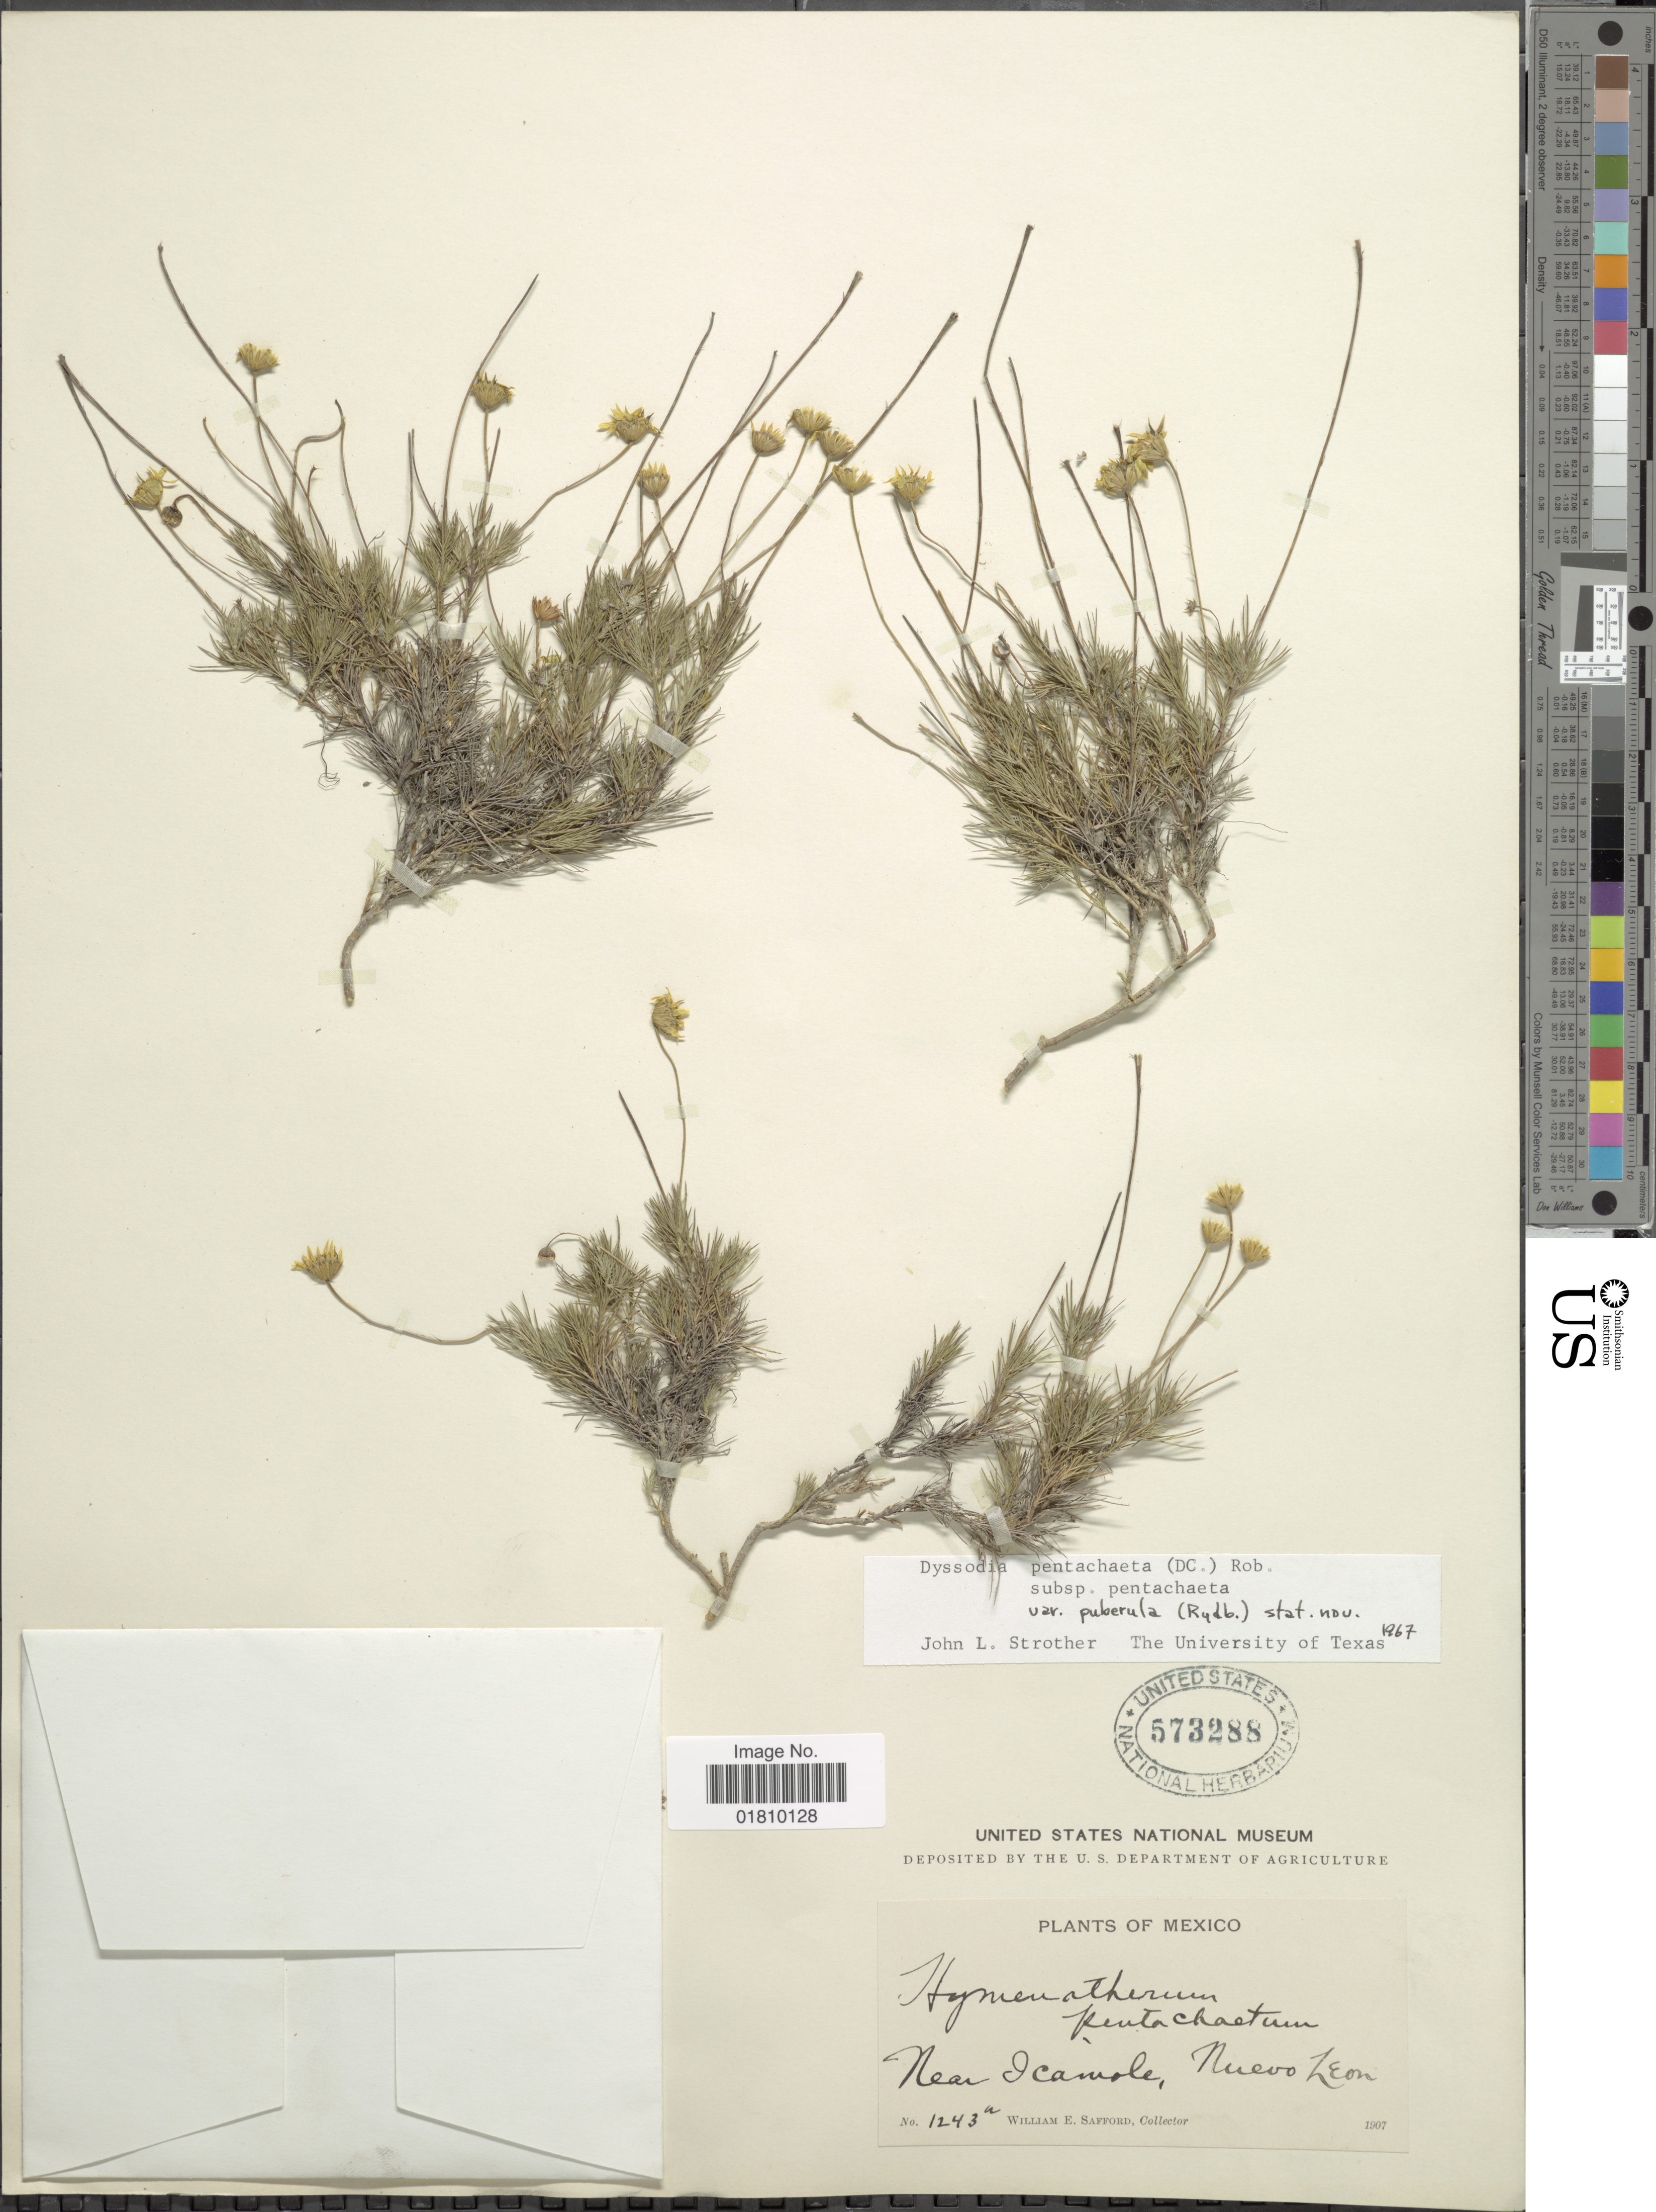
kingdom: Plantae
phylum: Tracheophyta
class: Magnoliopsida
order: Asterales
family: Asteraceae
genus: Thymophylla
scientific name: Thymophylla pentachaeta var. puberula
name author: (Rydb.) Strother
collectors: W. E. Safford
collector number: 1243a*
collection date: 1907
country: Mexico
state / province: Nuevo León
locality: Near Icamole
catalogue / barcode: US 573288